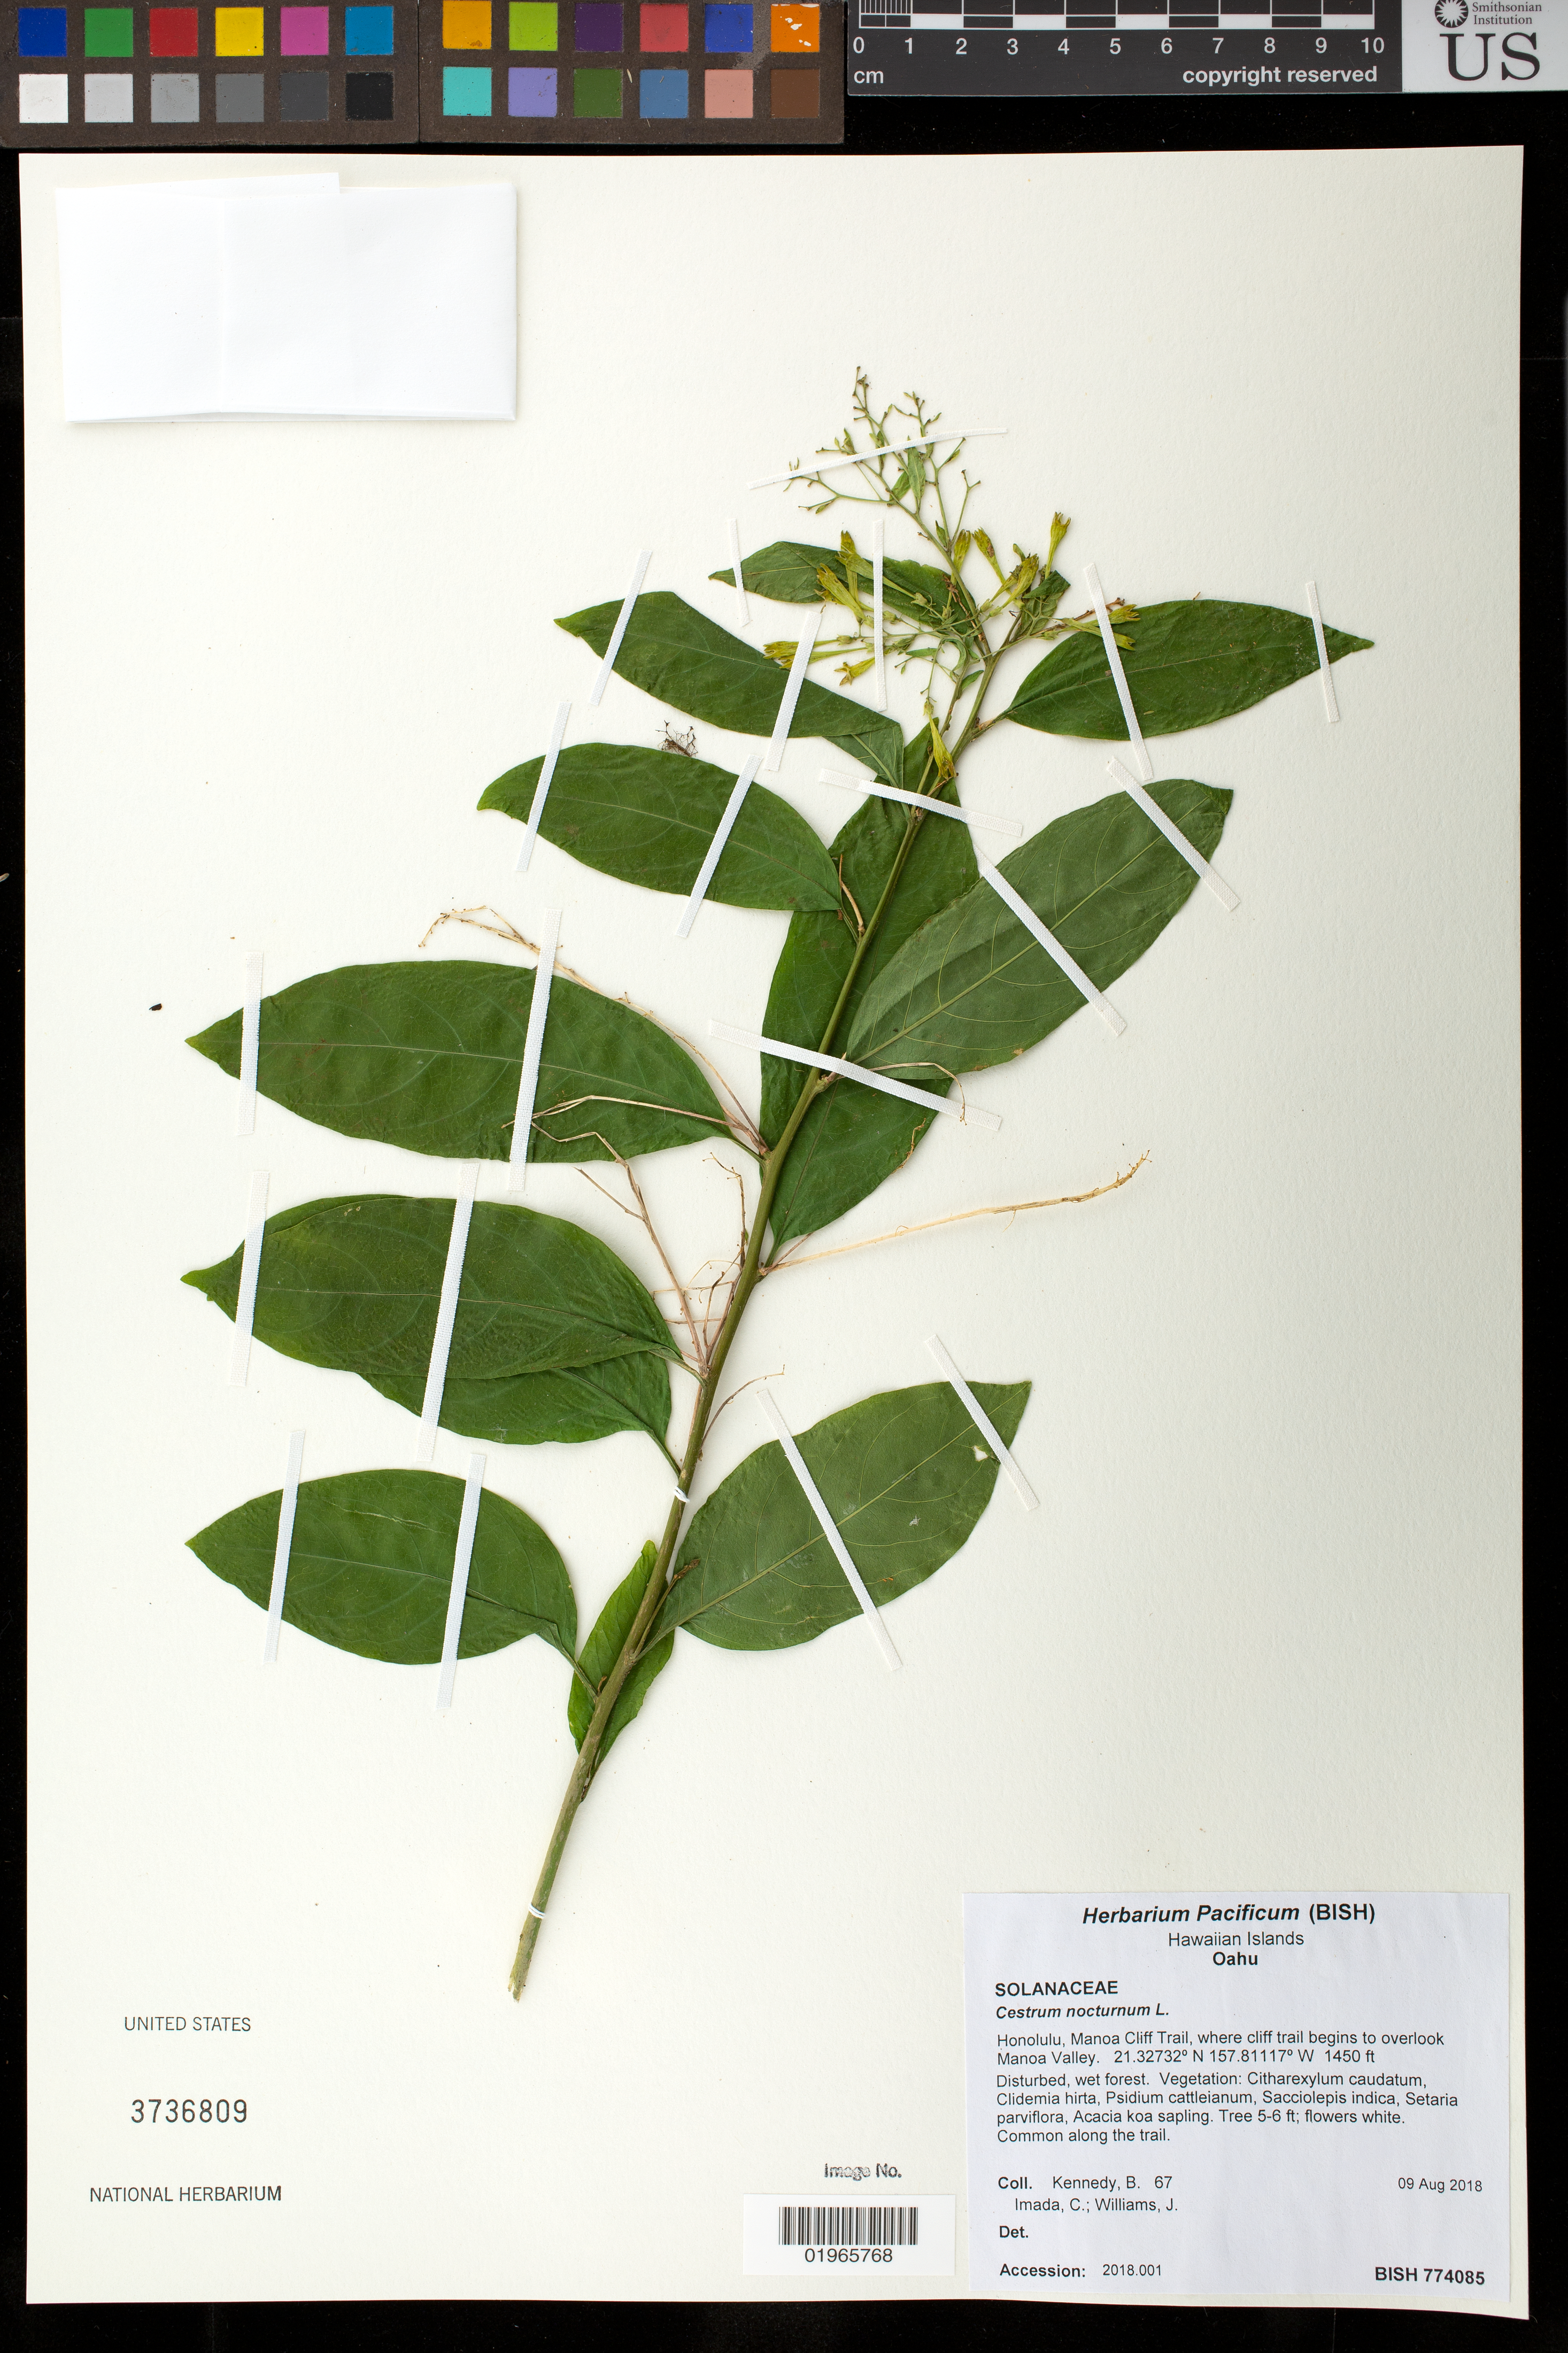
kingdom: Plantae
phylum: Tracheophyta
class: Magnoliopsida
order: Solanales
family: Solanaceae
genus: Cestrum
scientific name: Cestrum nocturnum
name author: L.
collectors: B. Kennedy, C. Imada & J. Williams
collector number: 67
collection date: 2018-08-09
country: United States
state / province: Hawaii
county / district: Honolulu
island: Oahu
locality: Honolulu, Manoa Cliff Trail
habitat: Disturbed, wet forest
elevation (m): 442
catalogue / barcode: US 3736809